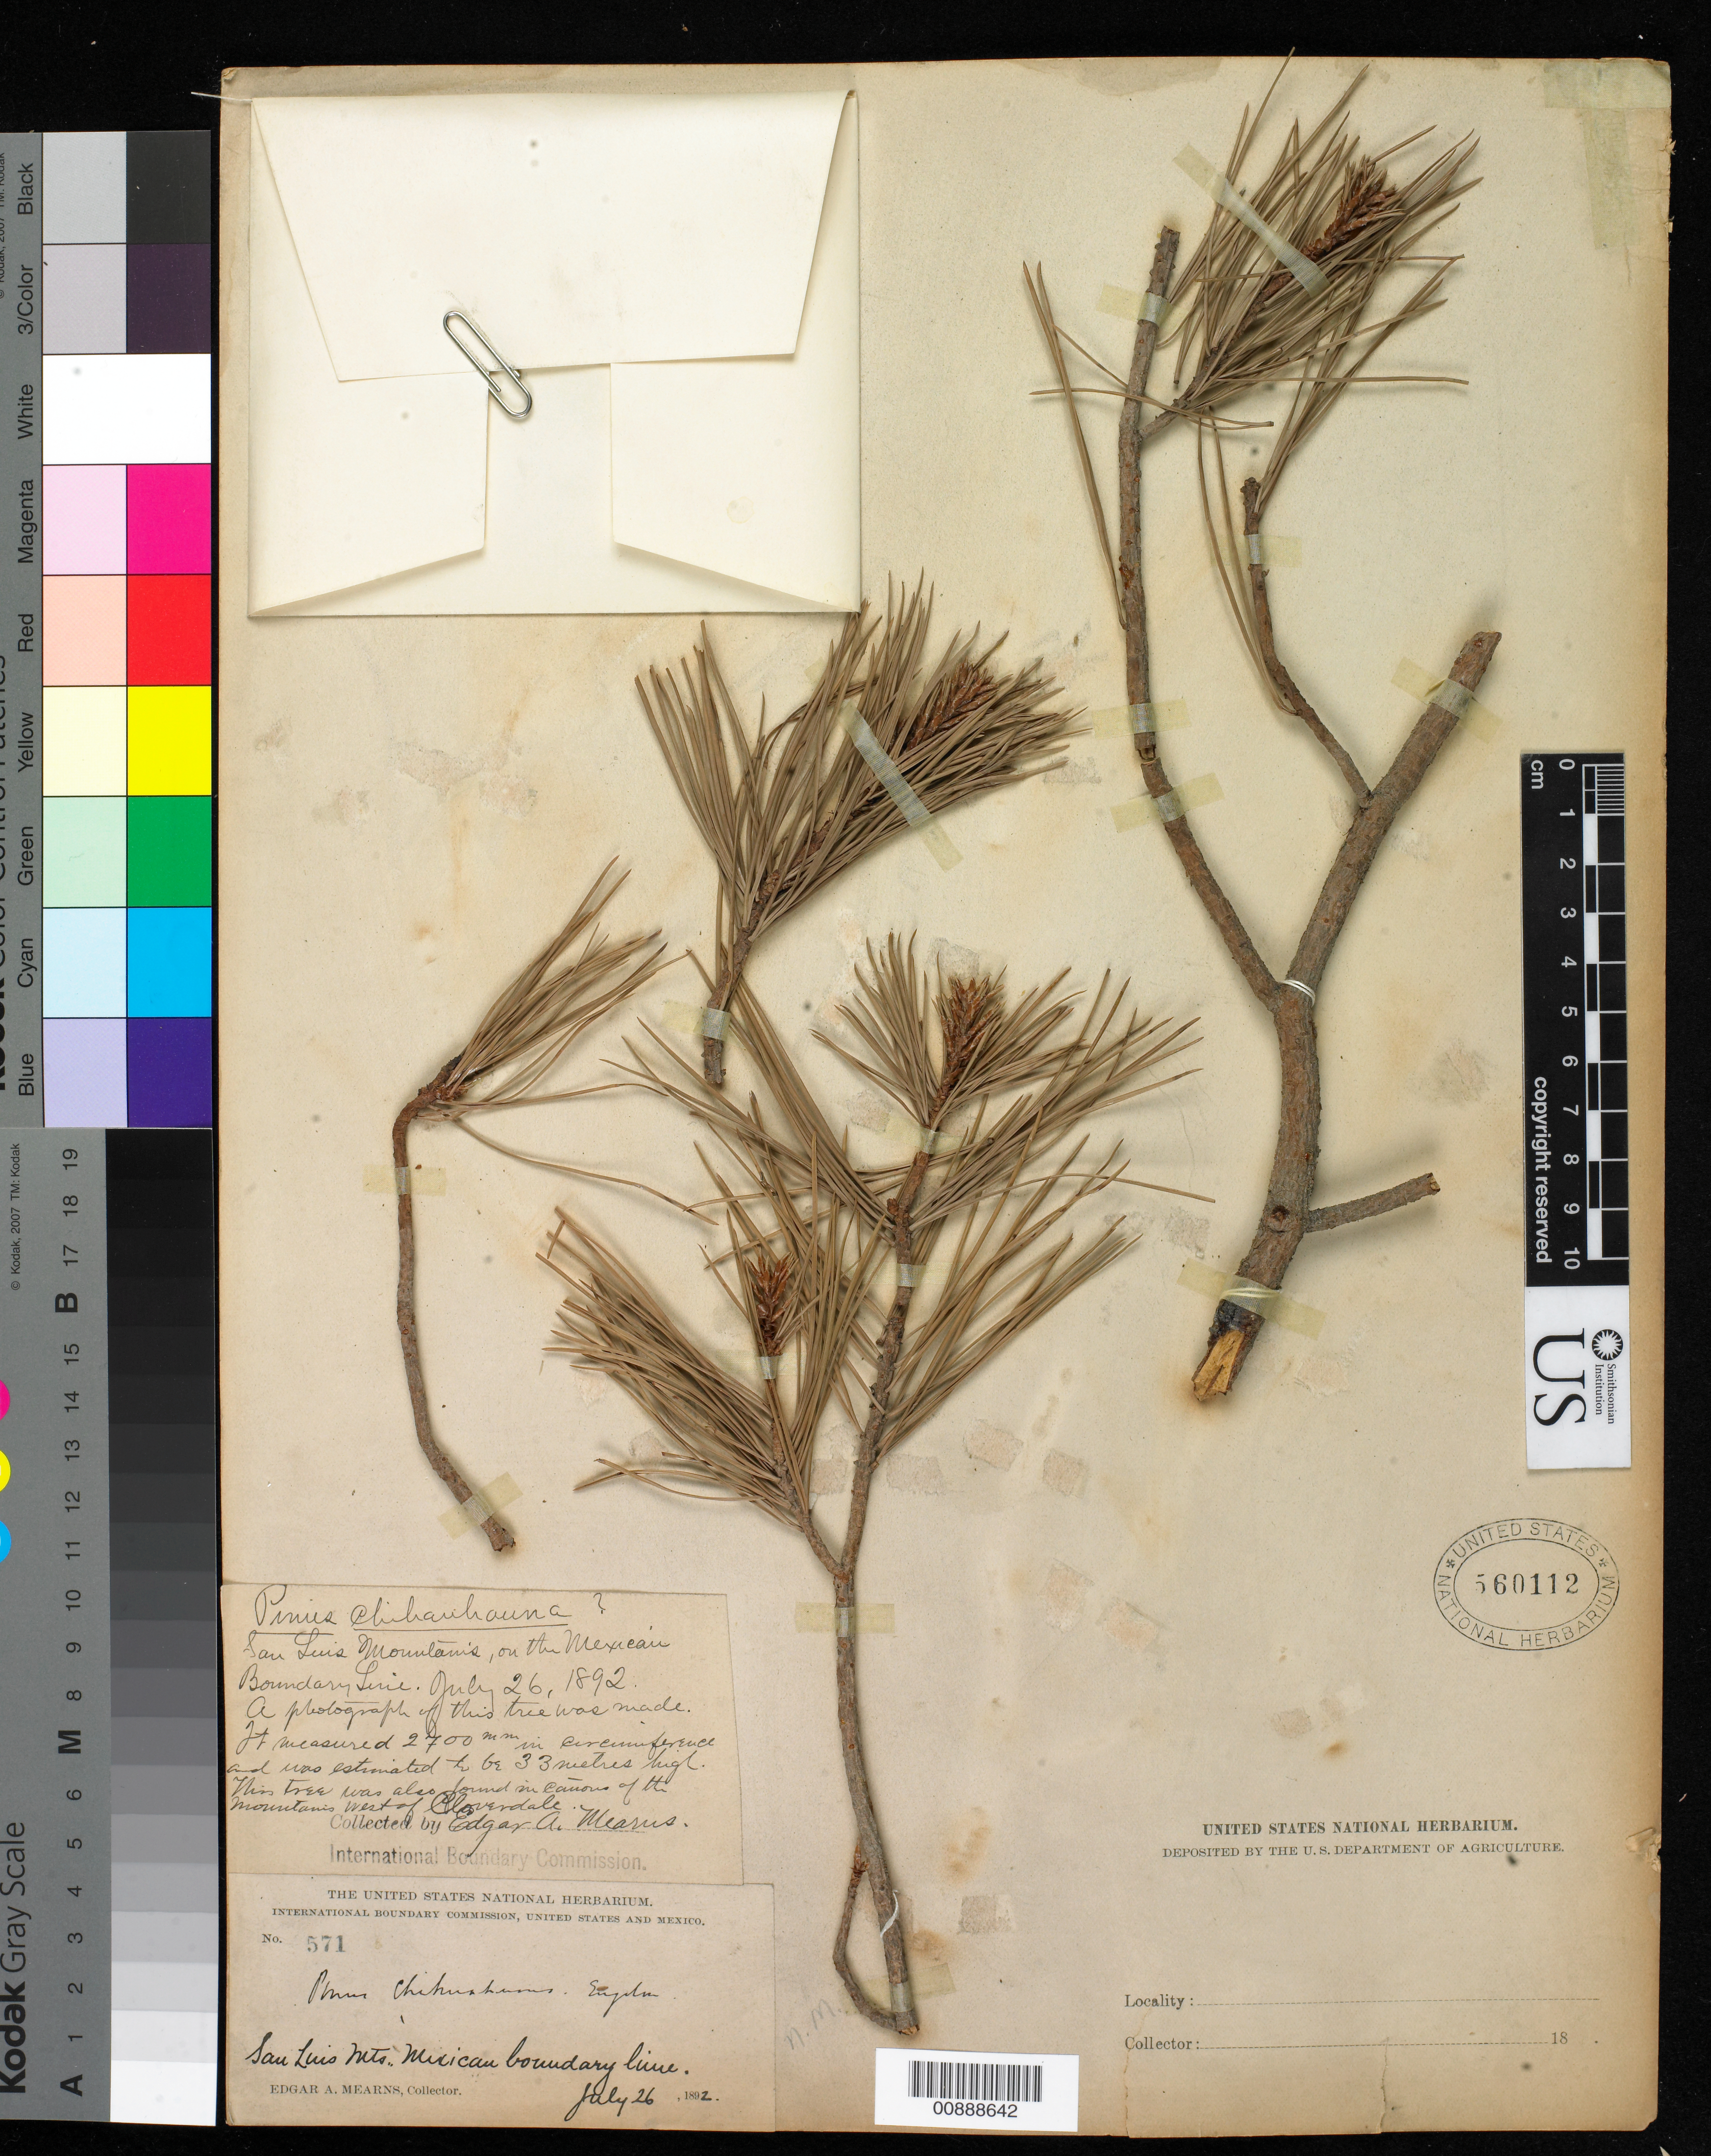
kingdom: Plantae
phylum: Tracheophyta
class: Pinopsida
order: Pinales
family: Pinaceae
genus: Pinus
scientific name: Pinus leiophylla var. chihuahuana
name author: (Engelm.) Shaw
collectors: E. A. Mearns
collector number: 571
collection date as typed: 26 Jul 1892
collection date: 1892-07-26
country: United States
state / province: New Mexico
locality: San Luis Mountains, on the Mexican Boundary Line.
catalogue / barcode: US 560112